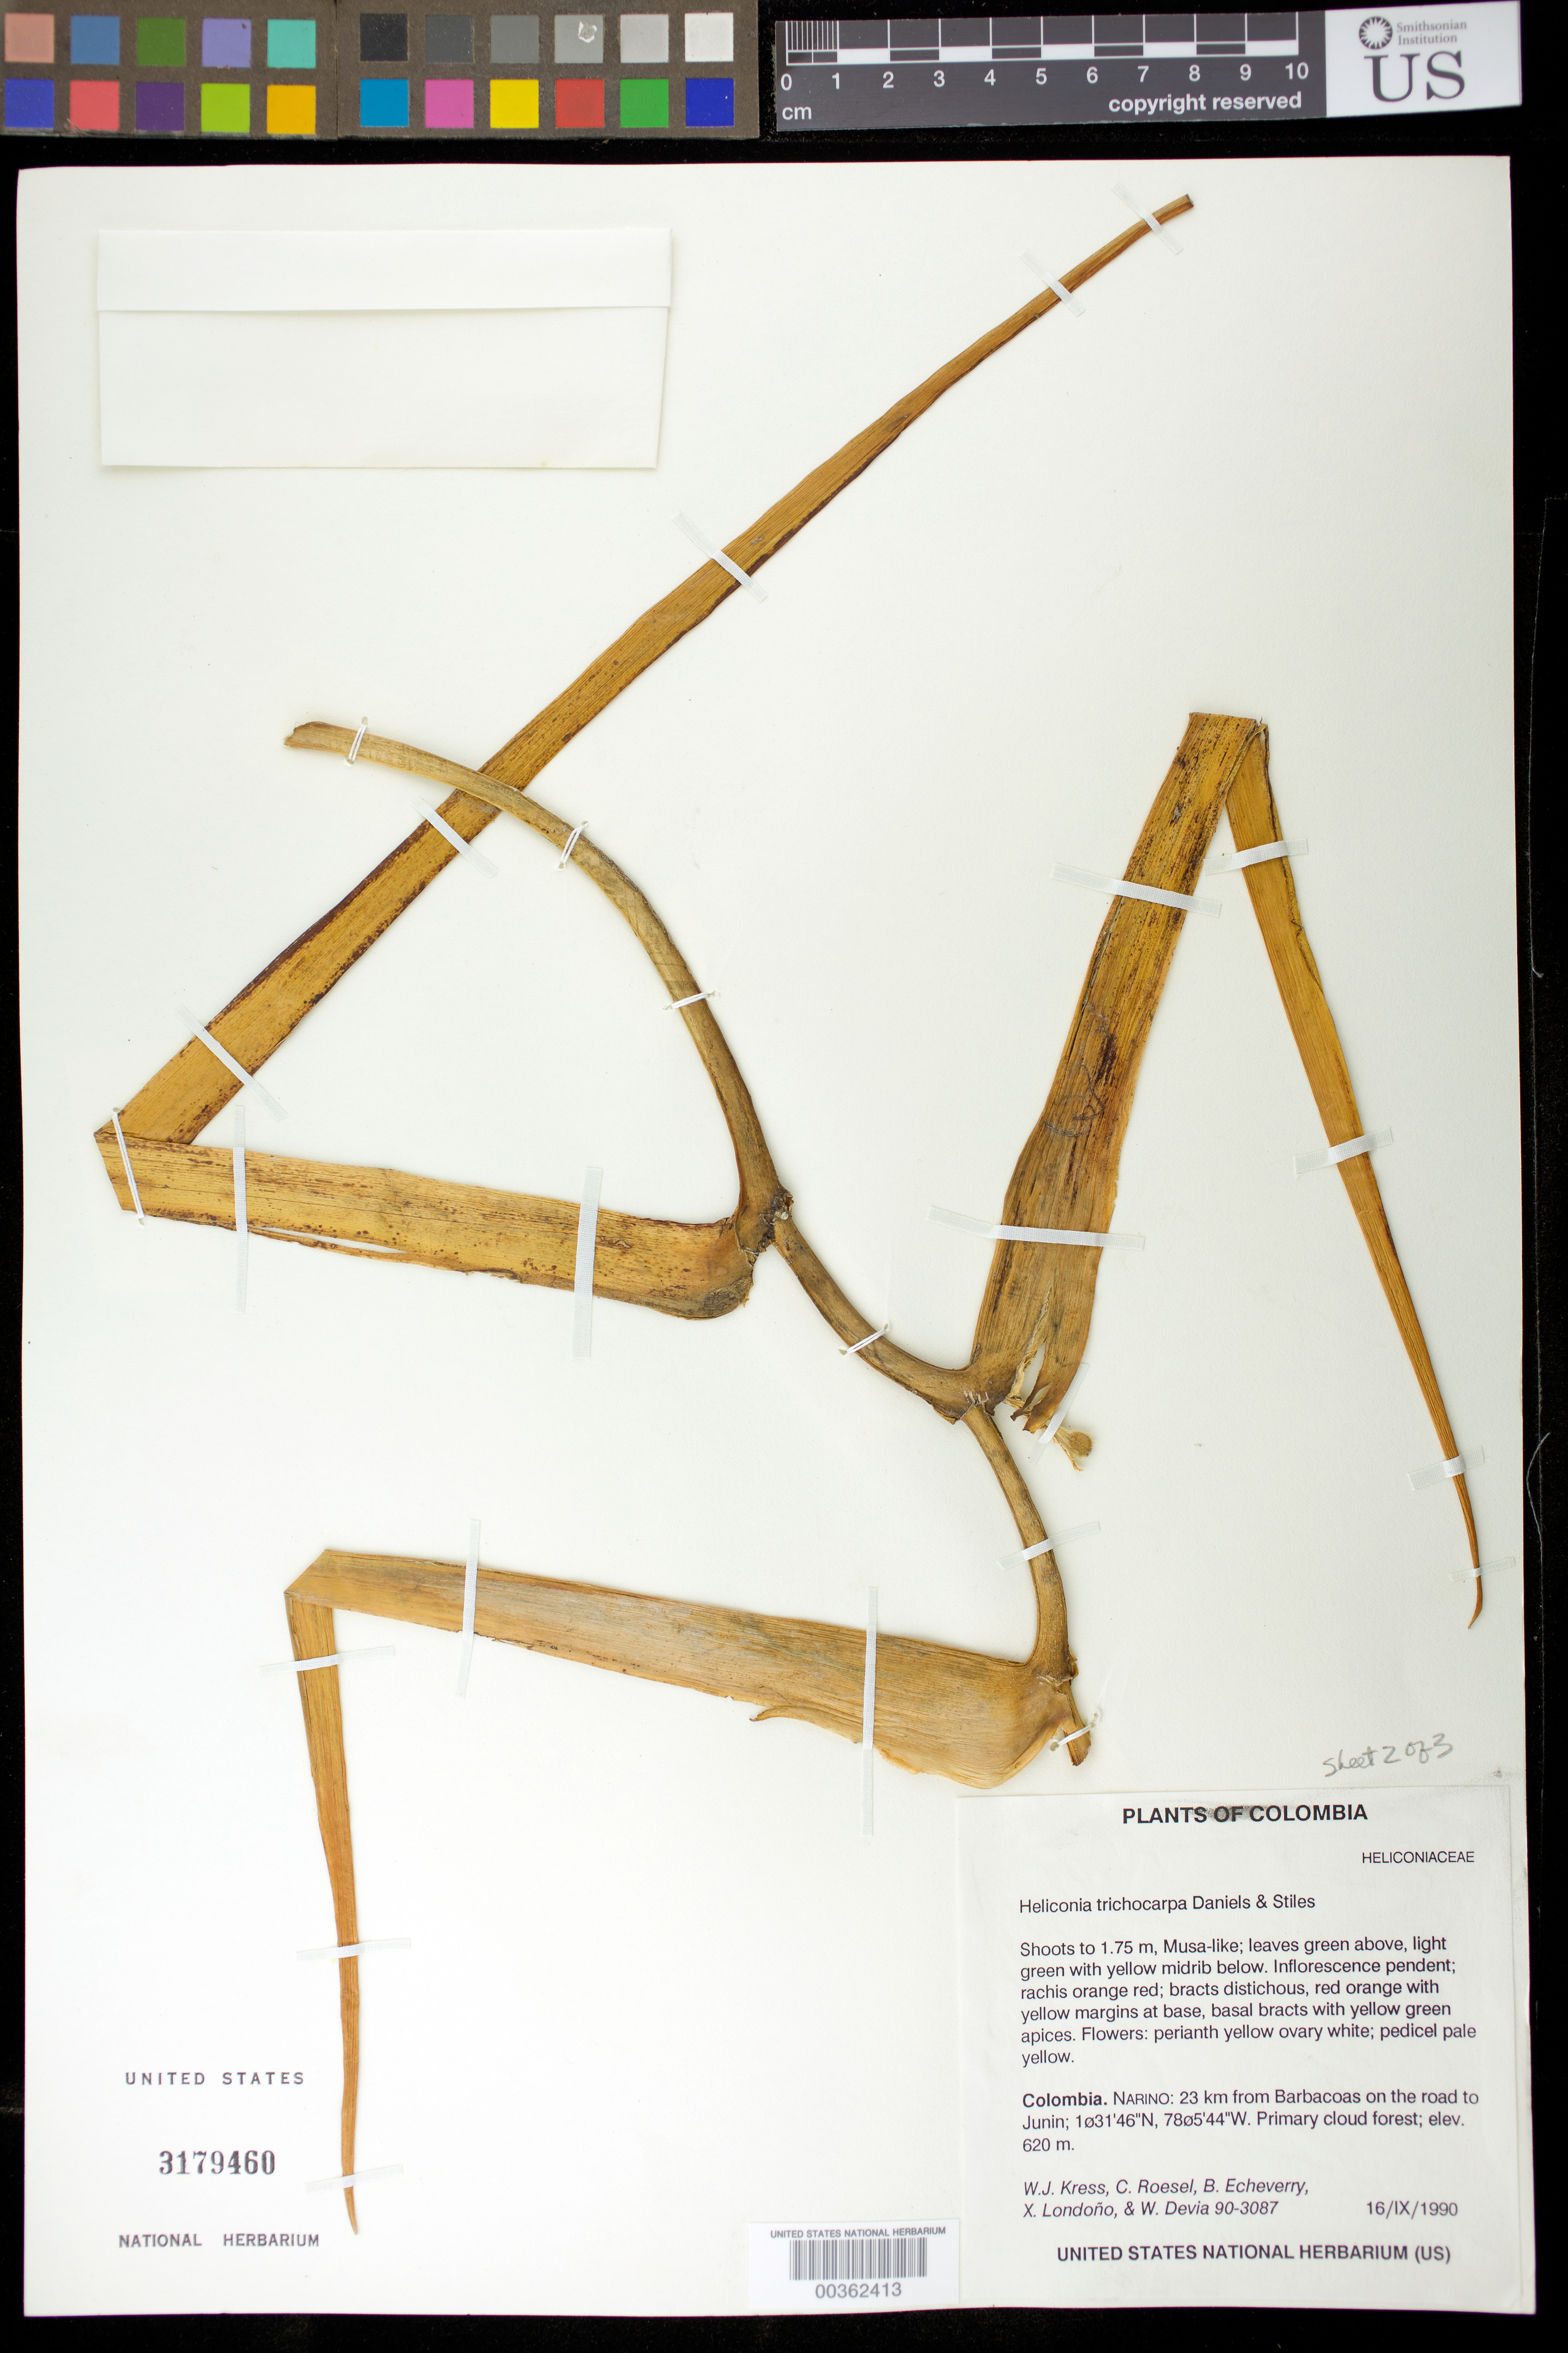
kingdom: Plantae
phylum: Tracheophyta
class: Liliopsida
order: Zingiberales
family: Heliconiaceae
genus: Heliconia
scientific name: Heliconia trichocarpa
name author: G.S. Daniels & F.G. Stiles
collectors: W. J. Kress, C. S. Roesel, B. Echeverry, X. Londoño & W. Devia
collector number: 90-3087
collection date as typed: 16 Sep 1990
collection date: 1990-09-16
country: Colombia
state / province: Nariño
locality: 23 km from Barbacoas on road to Junin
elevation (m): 620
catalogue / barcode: US 3179460